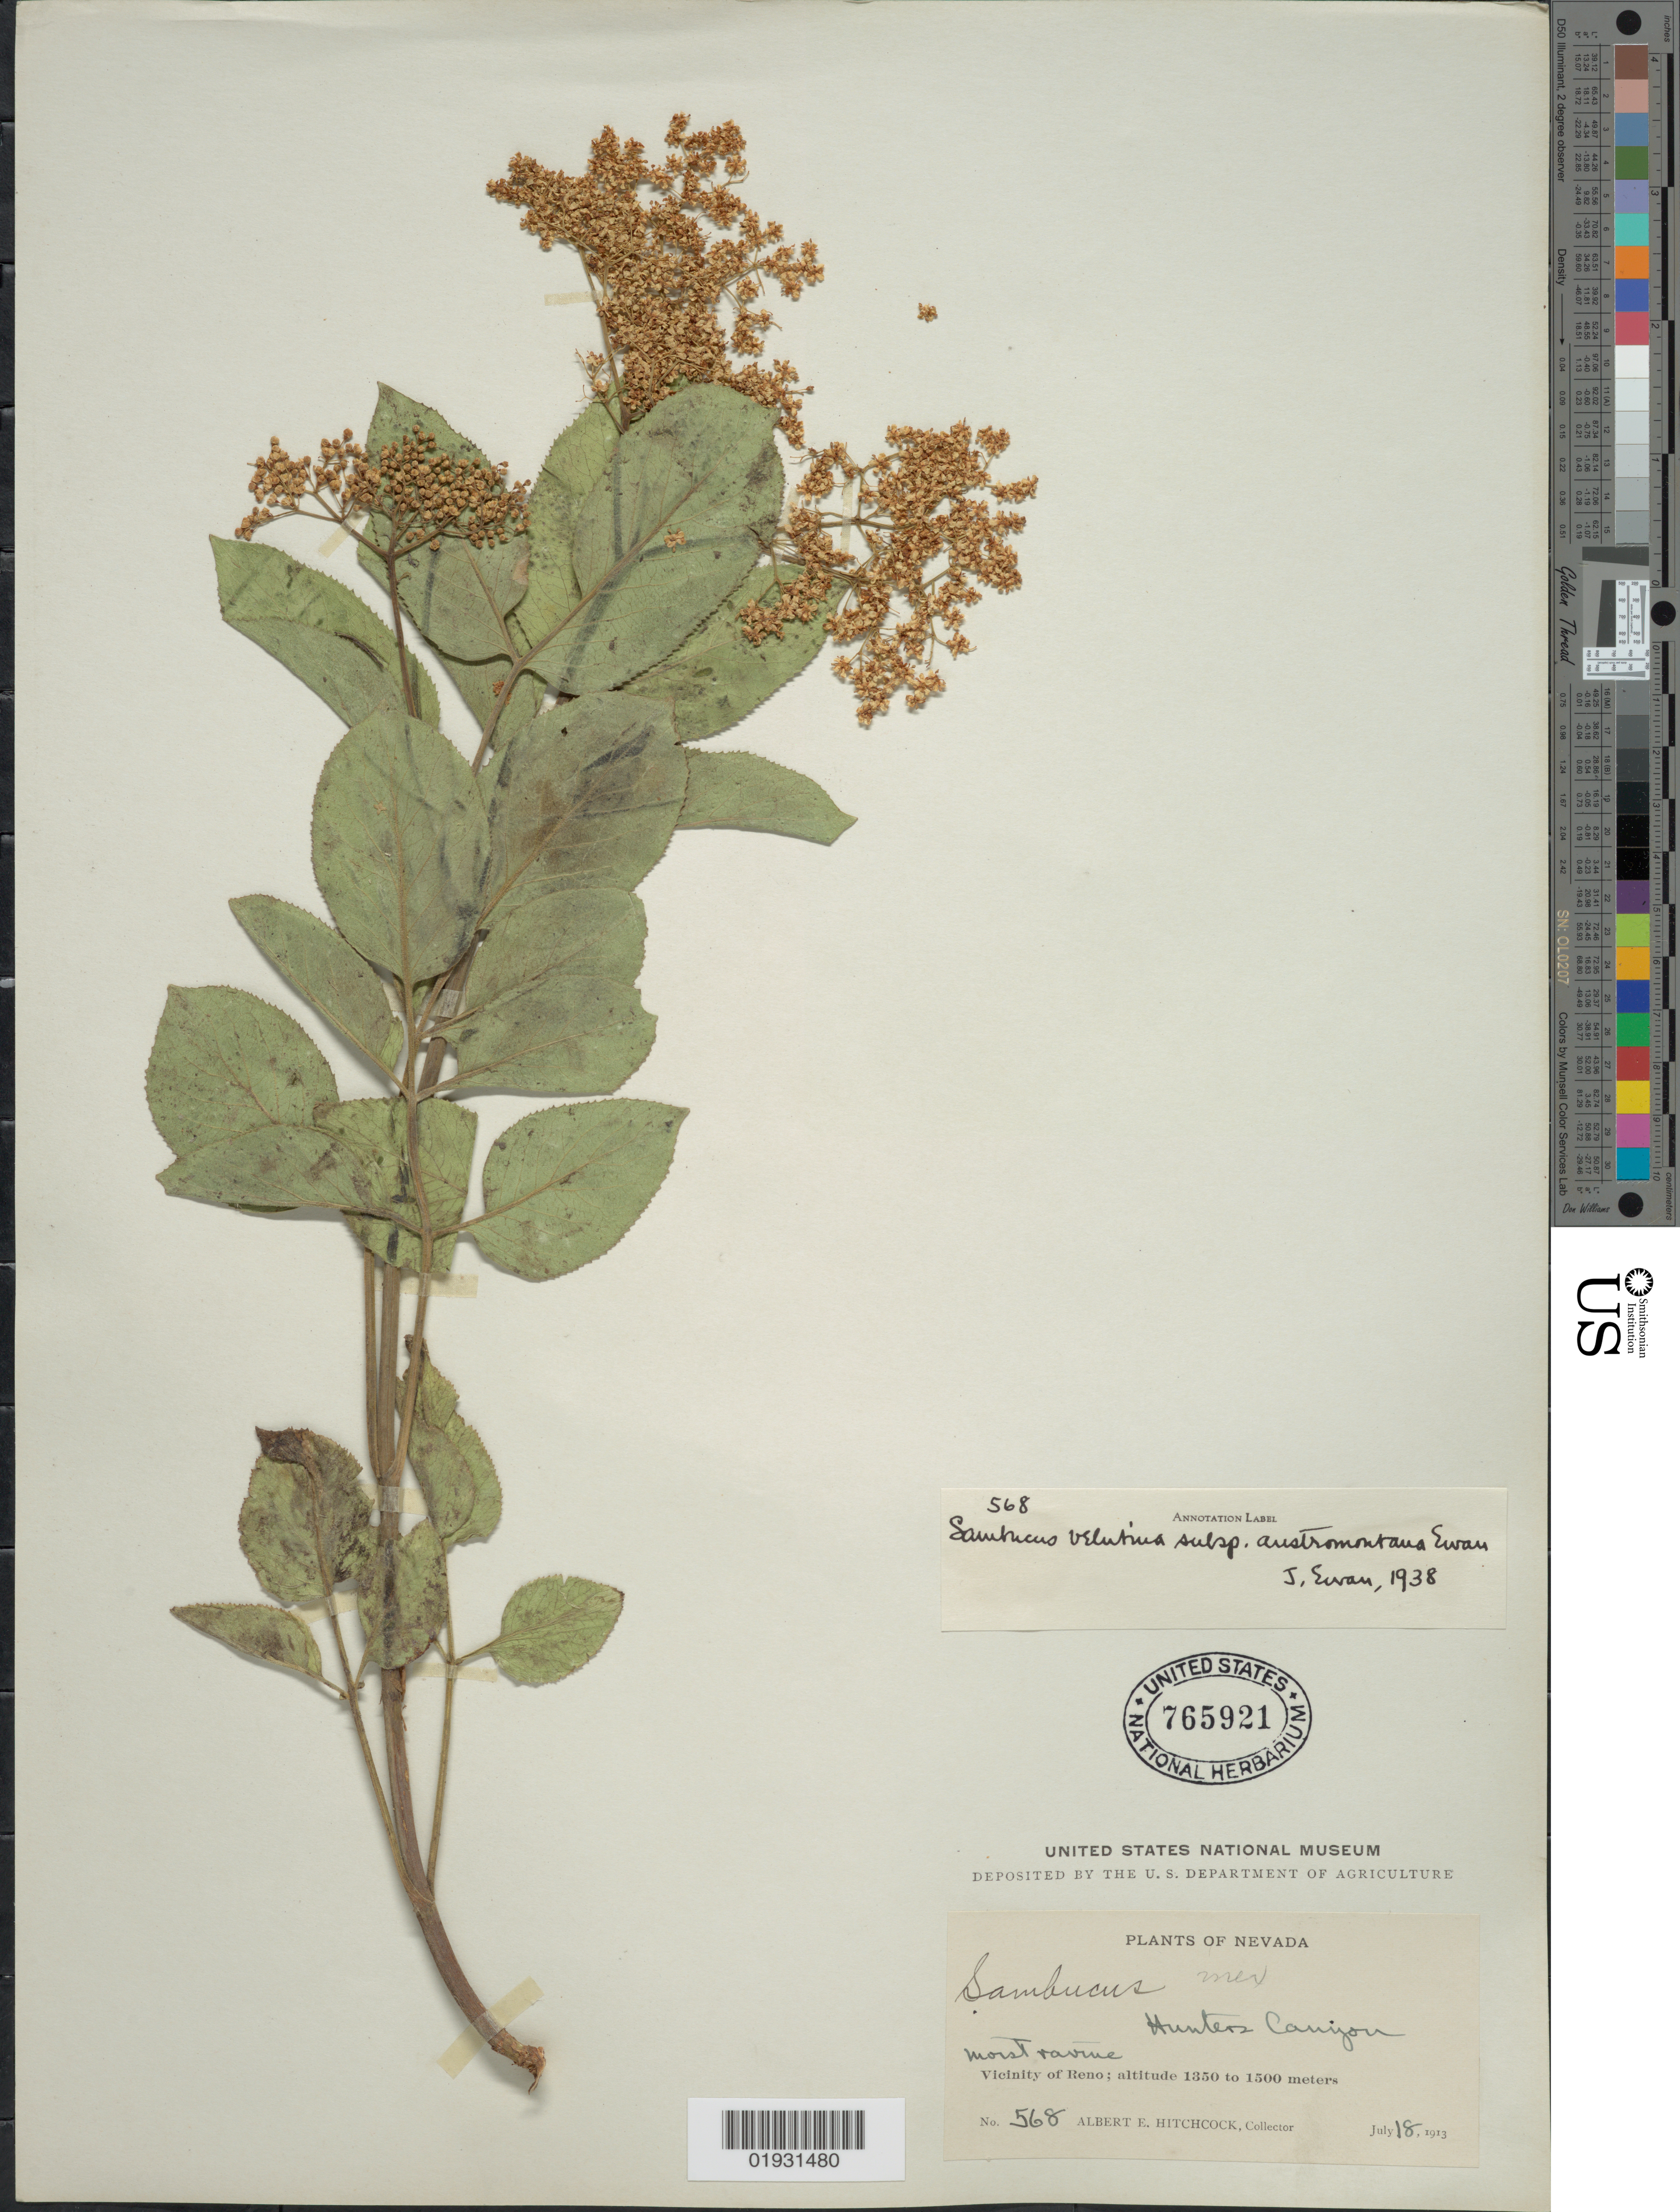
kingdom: Plantae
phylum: Tracheophyta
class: Magnoliopsida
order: Dipsacales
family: Viburnaceae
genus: Sambucus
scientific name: Sambucus velutina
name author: Durand & Hilg.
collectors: A. Hitchcock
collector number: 568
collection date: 1913-07-18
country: United States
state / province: Nevada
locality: Vicinity of Reno. Hunterz Canyon.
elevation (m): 1350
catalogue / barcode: US 765921